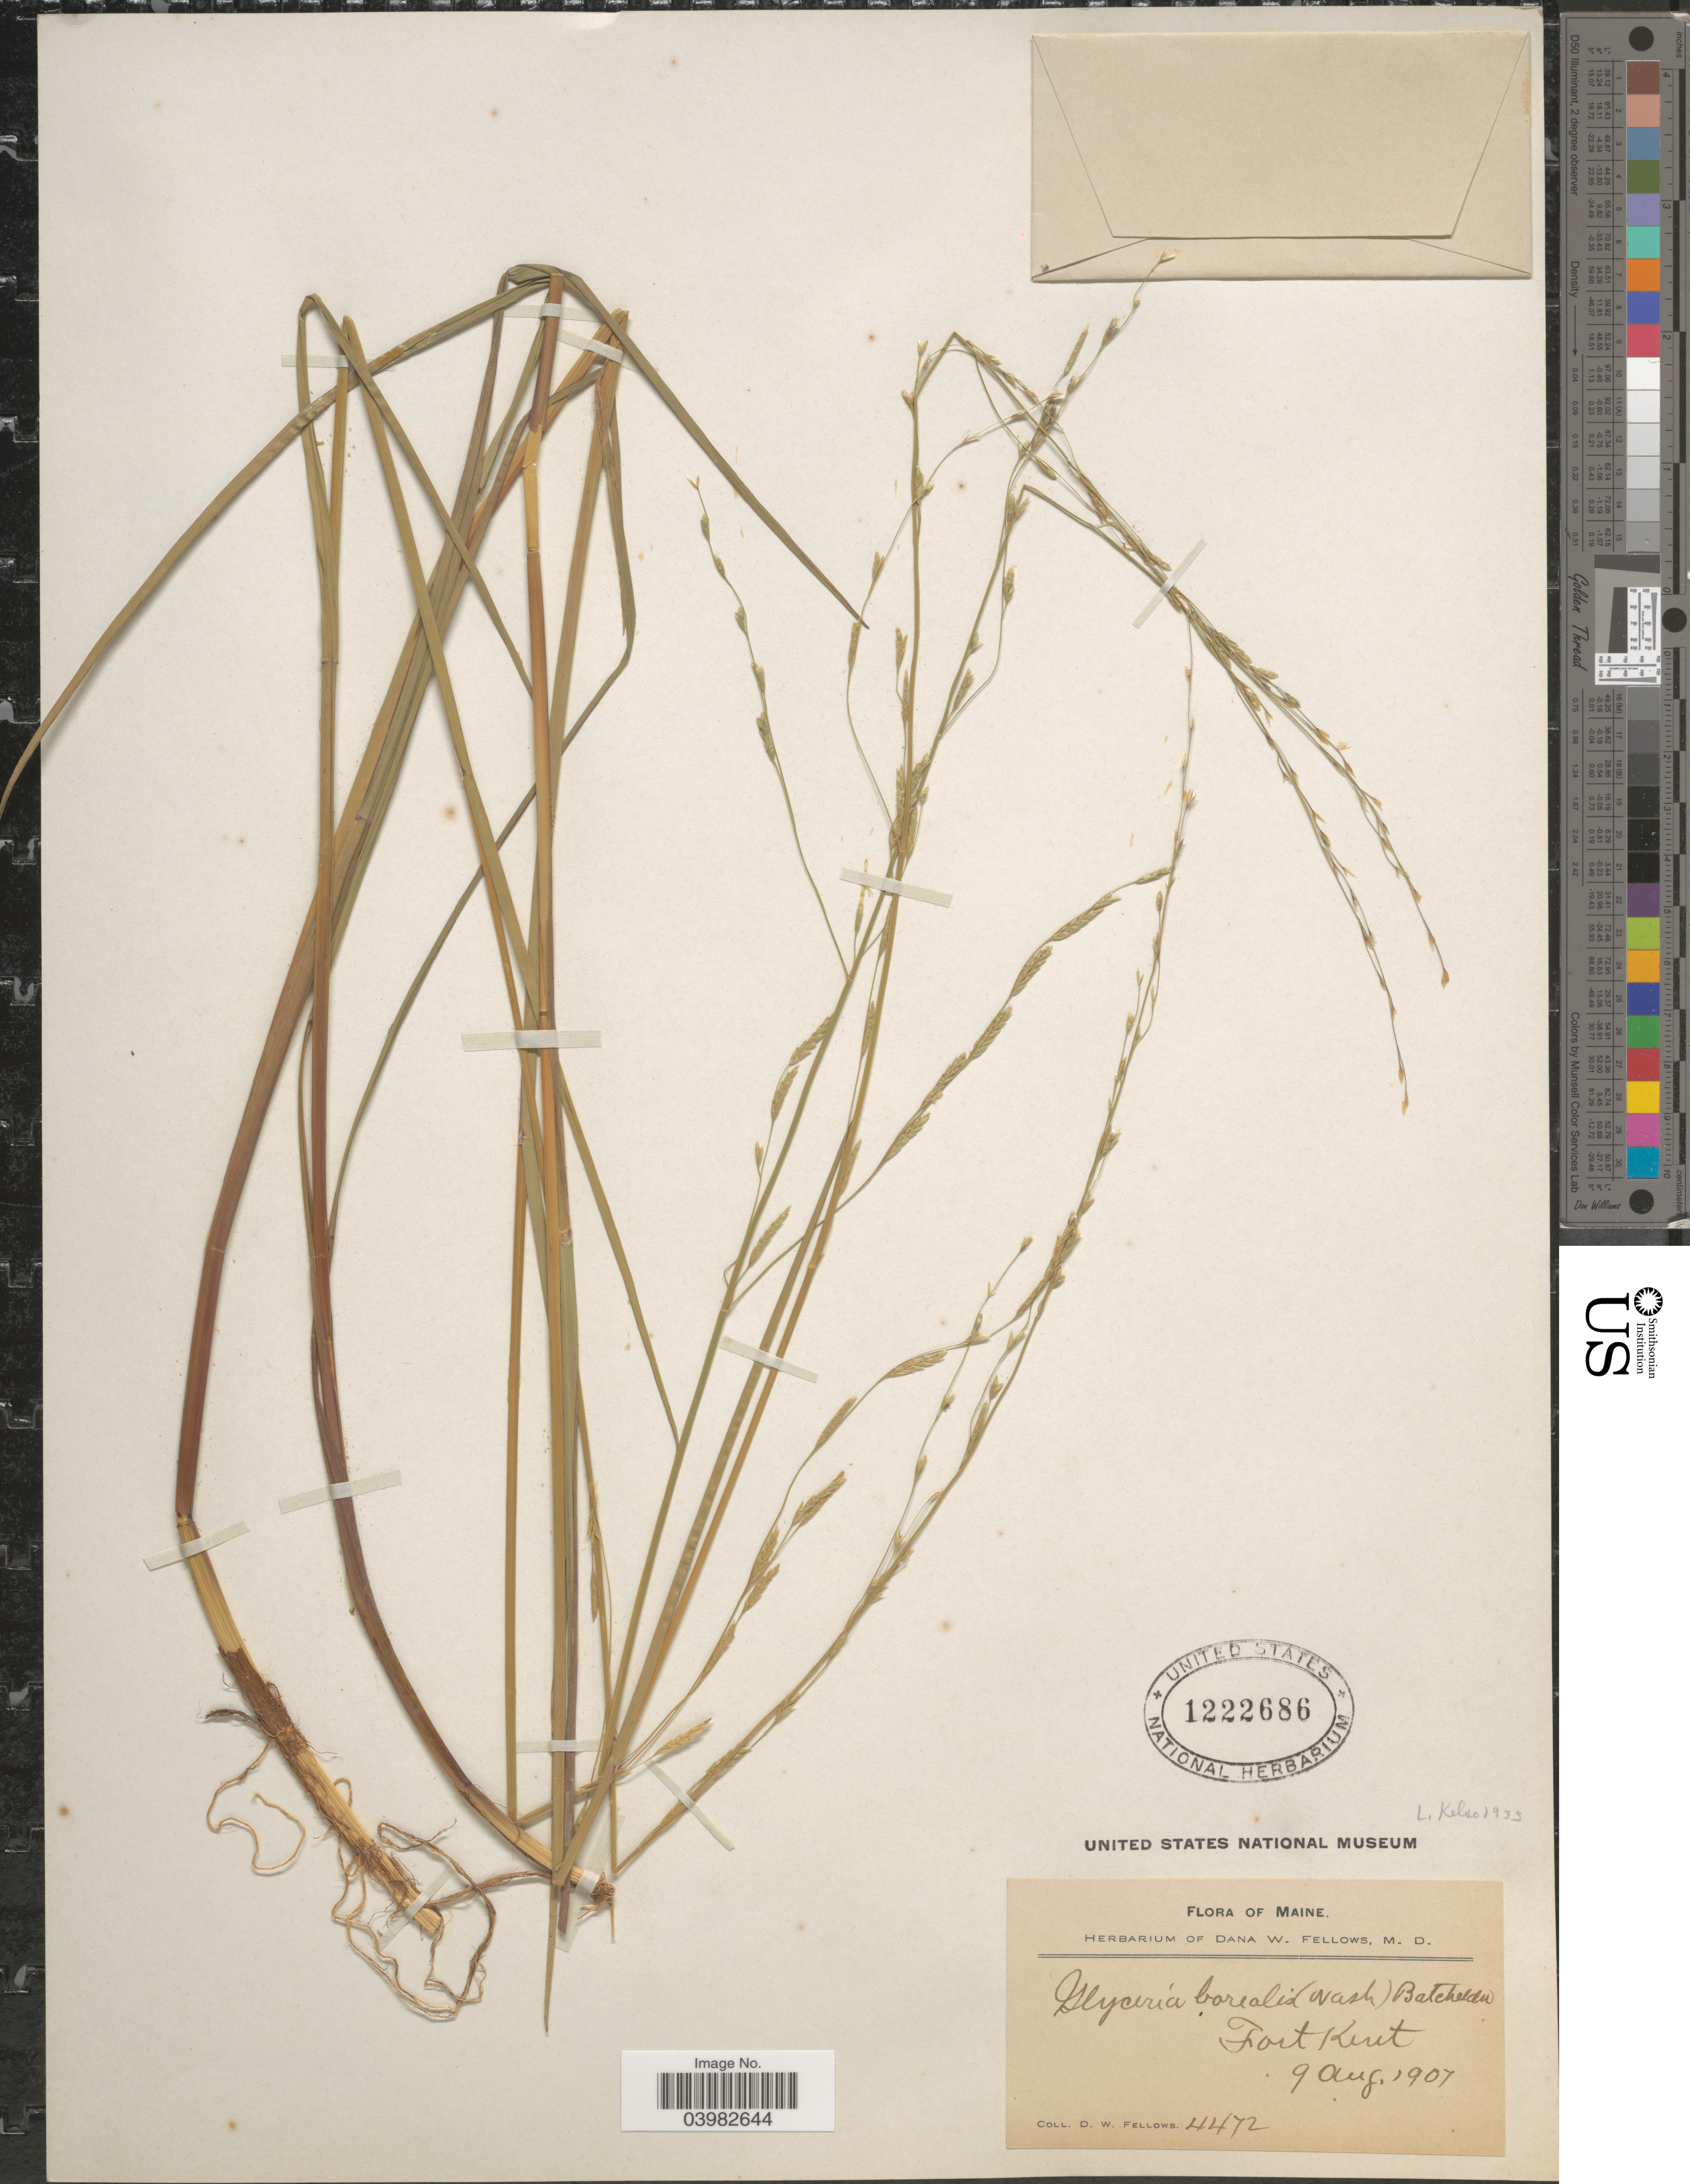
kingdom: Plantae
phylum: Tracheophyta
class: Liliopsida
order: Poales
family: Poaceae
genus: Glyceria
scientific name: Glyceria borealis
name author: (Nash) Batchelder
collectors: D. W. Fellows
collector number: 4472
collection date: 1907-08-09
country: United States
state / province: Maine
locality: Fort Kent.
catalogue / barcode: US 1222686